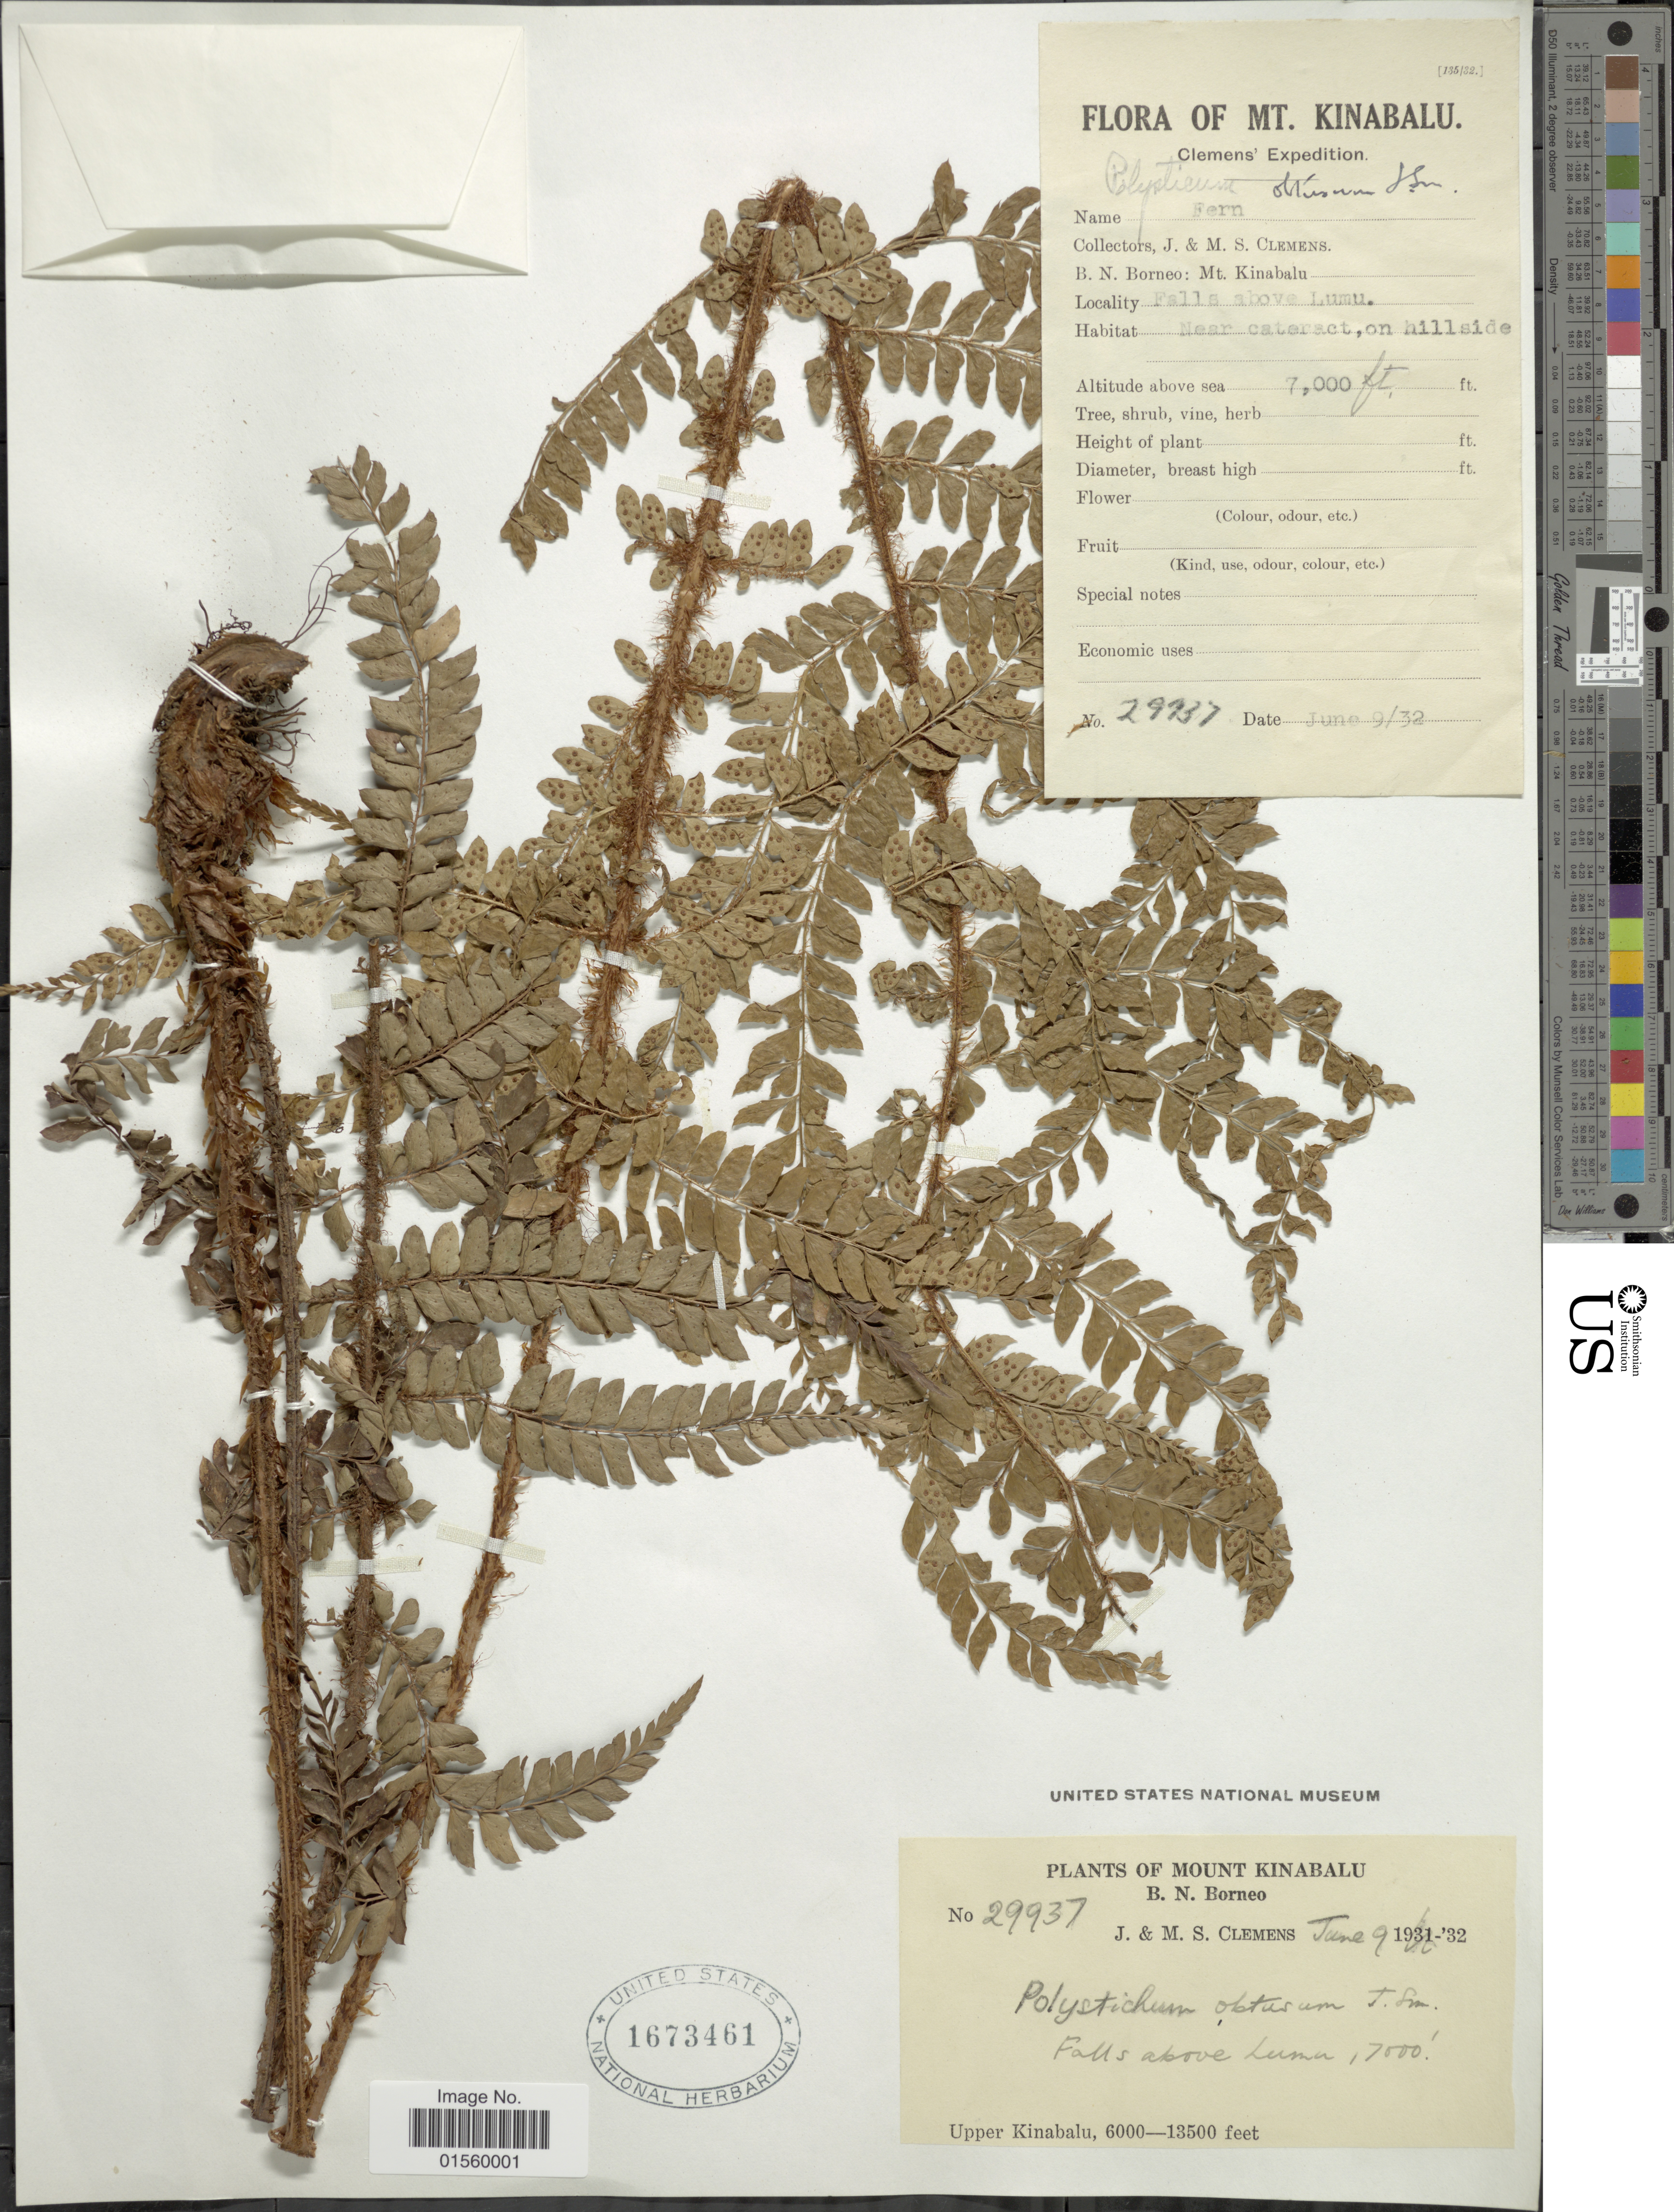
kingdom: Plantae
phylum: Tracheophyta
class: Polypodiopsida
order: Polypodiales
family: Dryopteridaceae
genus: Polystichum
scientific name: Polystichum obtusum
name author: J. Sm.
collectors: J. Clemens & M. S. Clemens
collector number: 29937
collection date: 1932-06-09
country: Malaysia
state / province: Sabah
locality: Mt. Kinabalu, B. N. Borneo, Falls above Lumu, near cateract, on hillside, Mount Kinabalu, Upper Kinabalu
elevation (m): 2134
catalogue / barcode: US 1673461